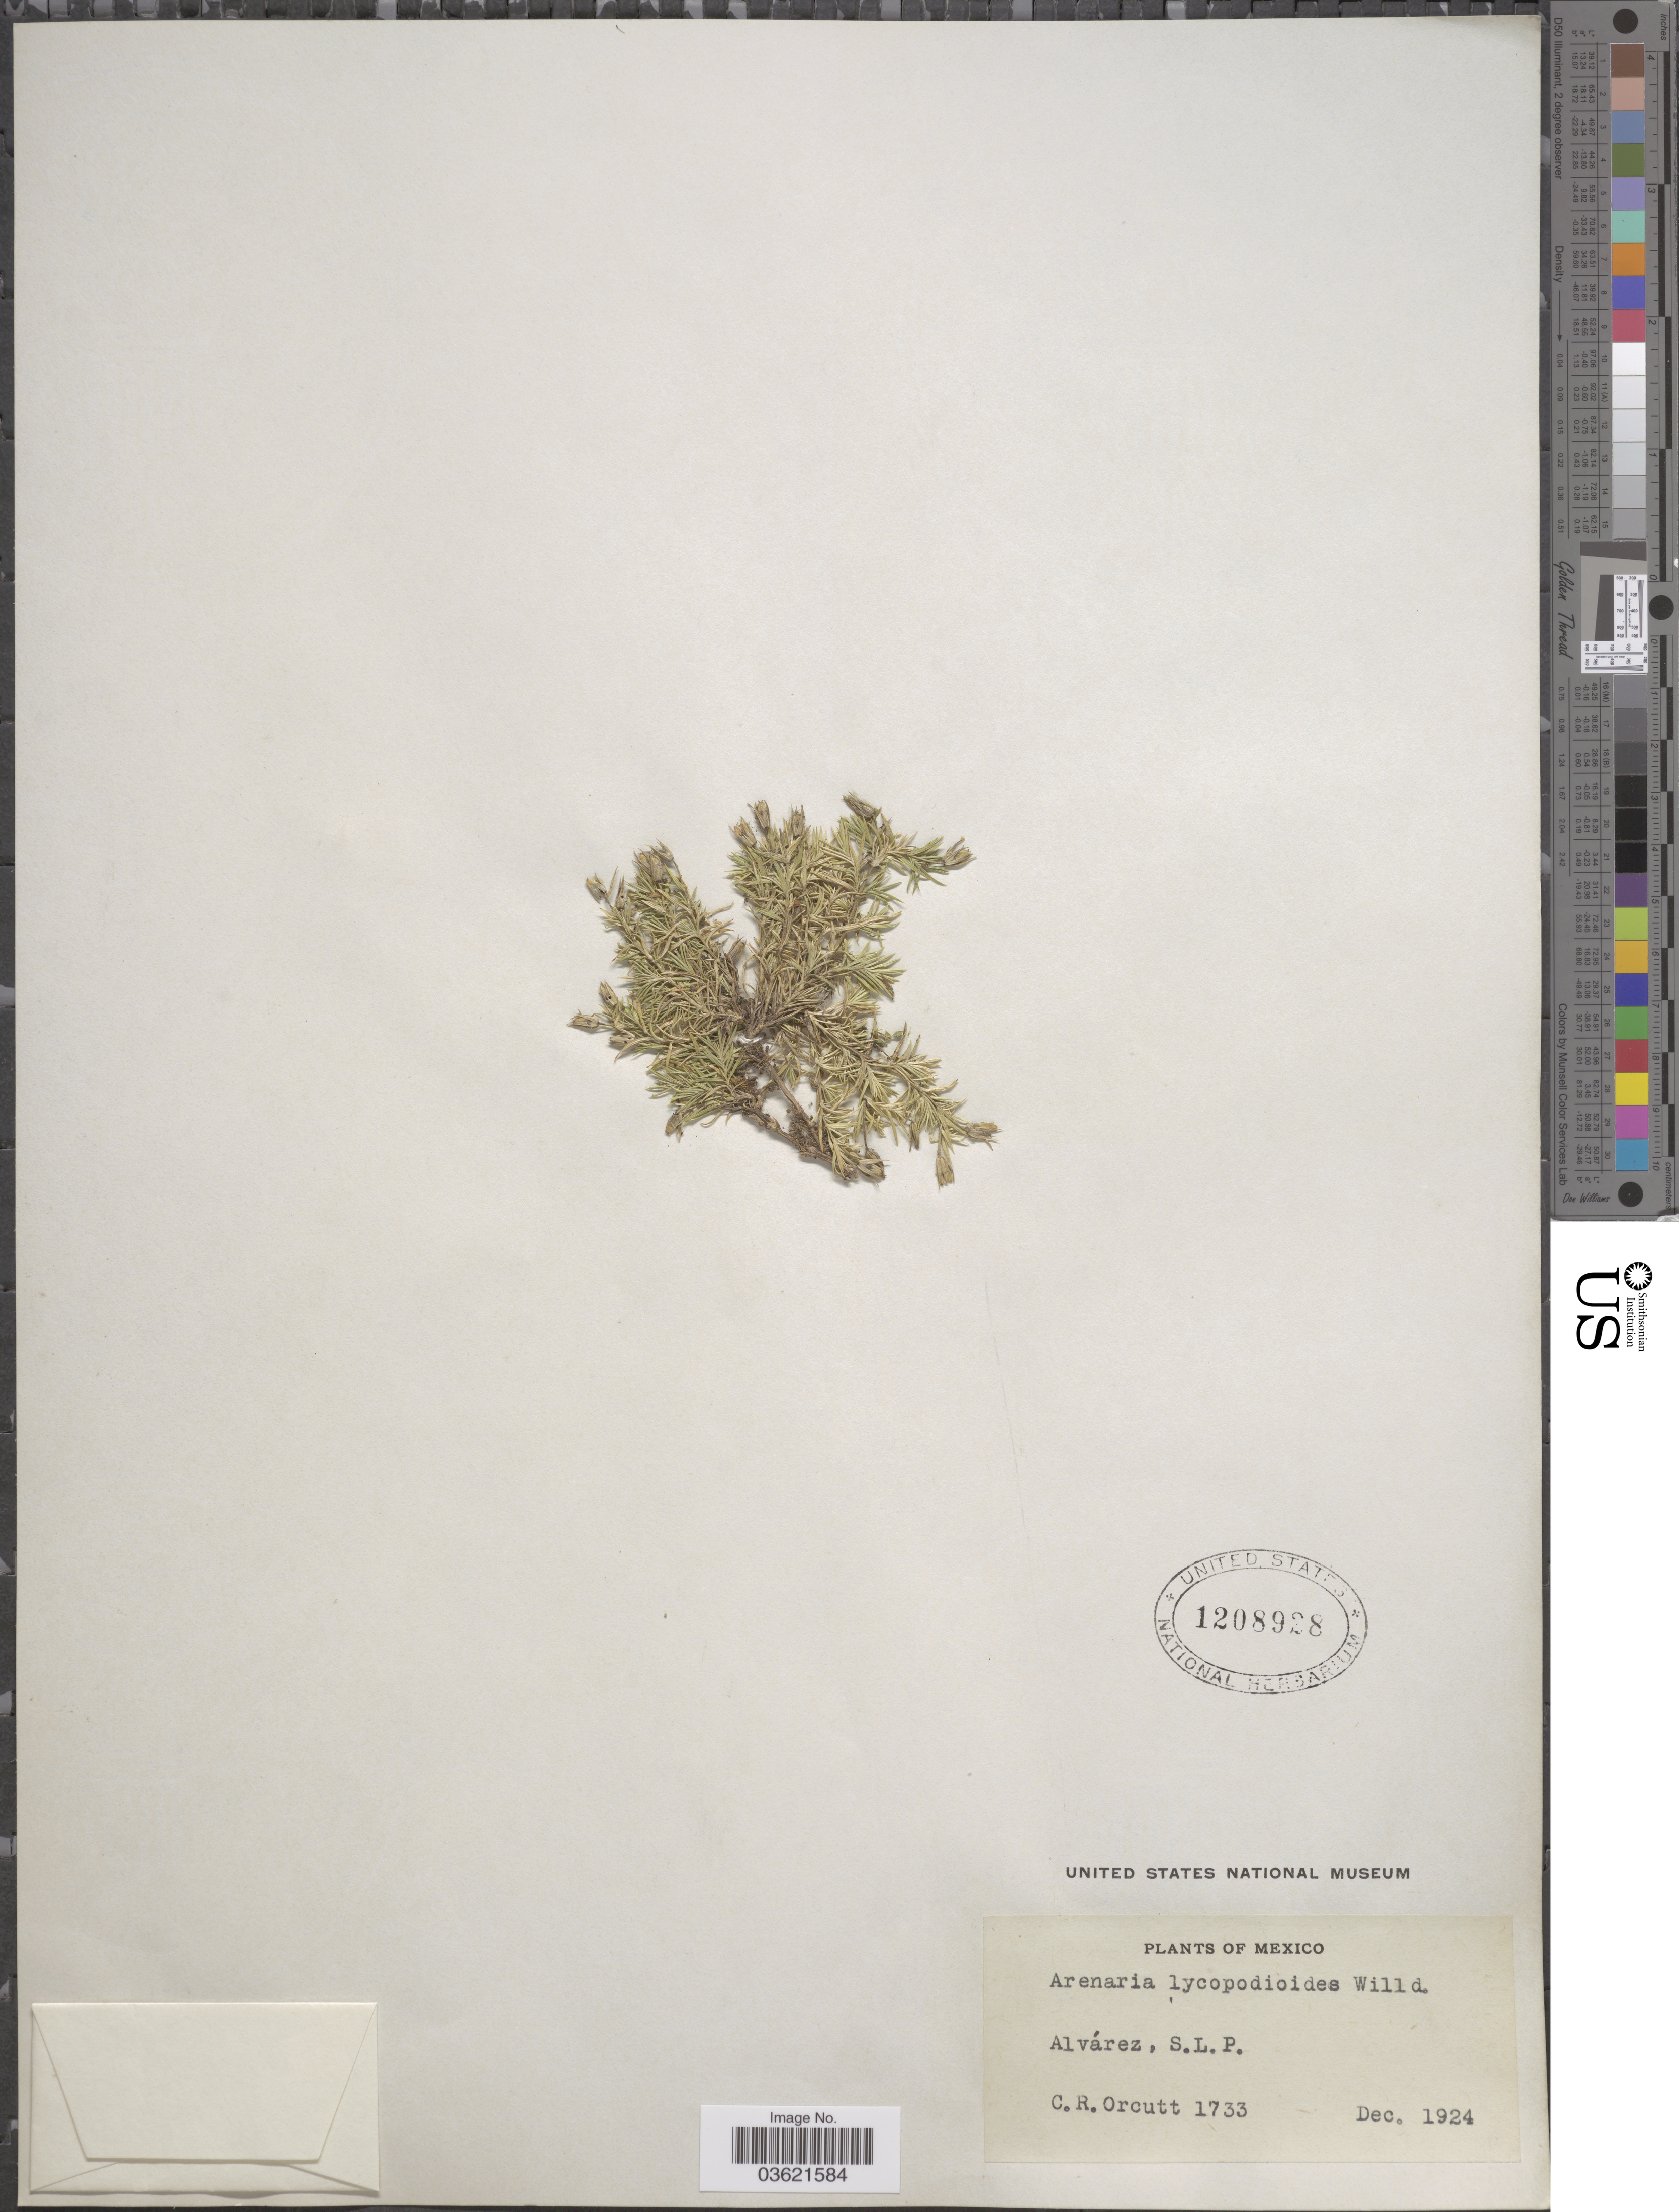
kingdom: Plantae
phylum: Tracheophyta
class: Magnoliopsida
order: Caryophyllales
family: Caryophyllaceae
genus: Arenaria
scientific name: Arenaria lycopodioides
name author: Willd. ex Schltdl.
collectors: C. R. Orcutt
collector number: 1733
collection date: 1924-12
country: Mexico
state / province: San Luis Potosí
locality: Alvárez.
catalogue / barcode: US 1208928